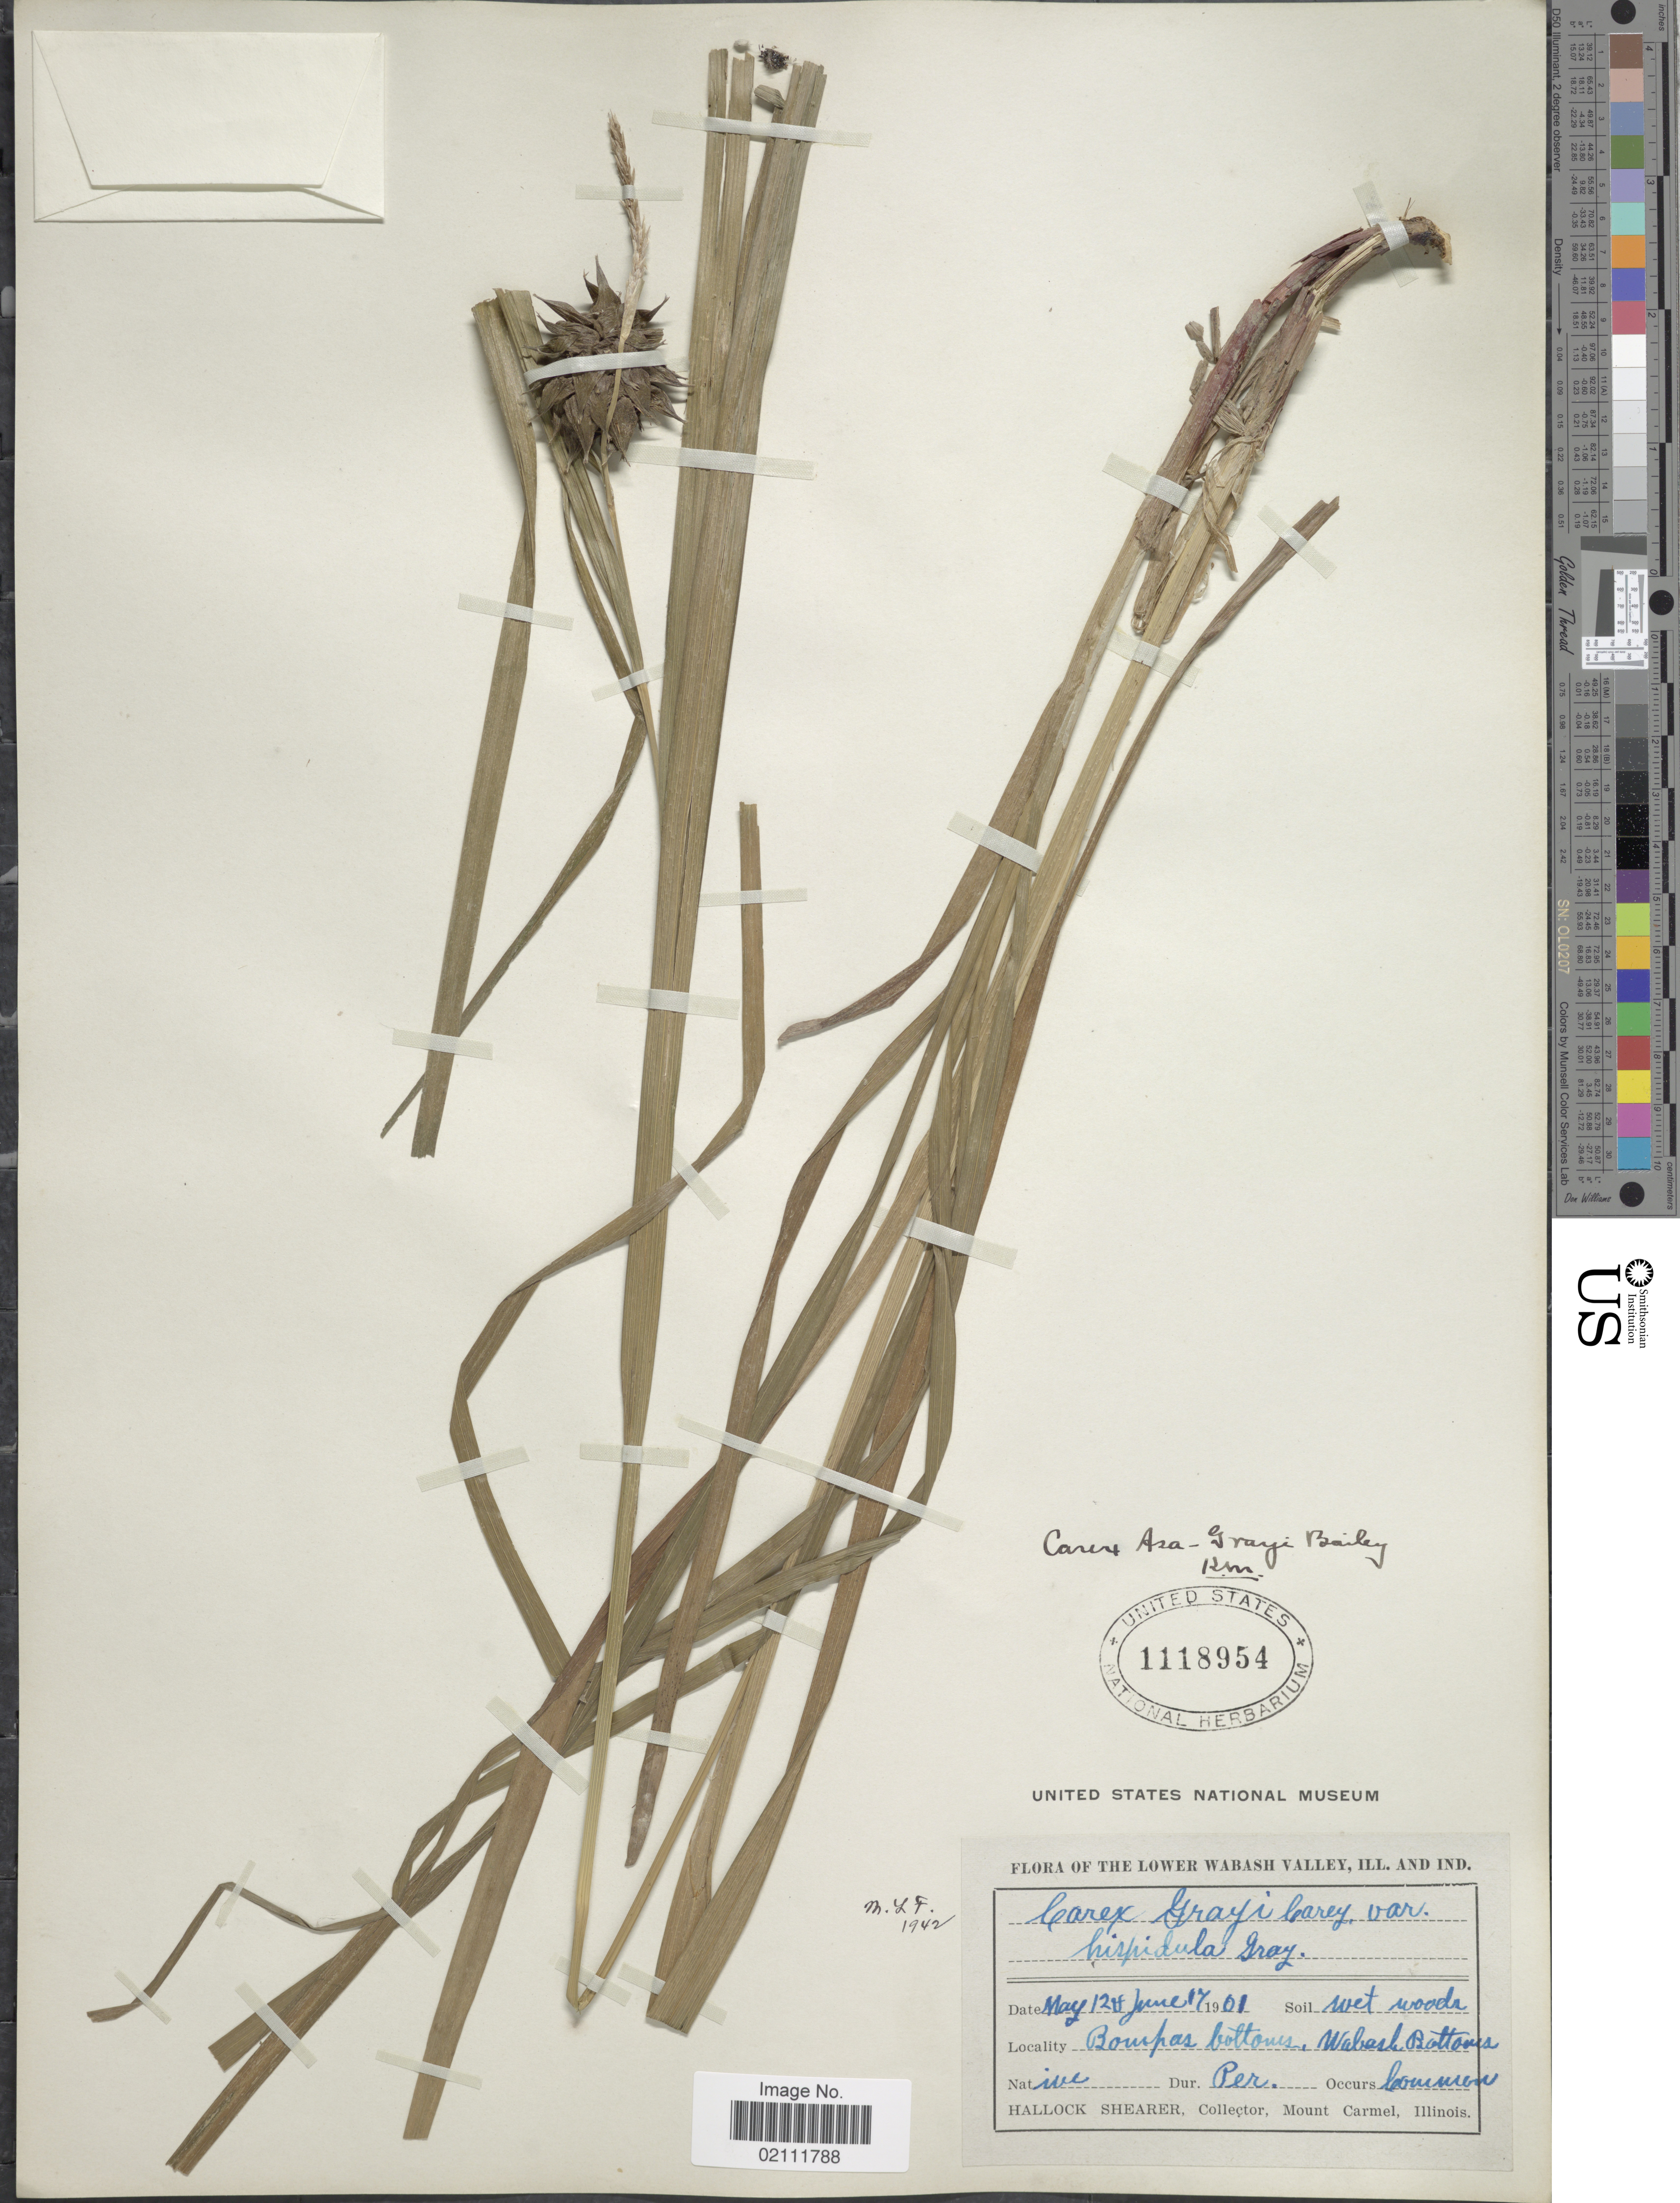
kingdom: Plantae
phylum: Tracheophyta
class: Liliopsida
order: Poales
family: Cyperaceae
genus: Carex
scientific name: Carex grayi var. hispidula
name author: A. Gray ex L.H. Bailey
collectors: H. Shearer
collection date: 1901-05-12/1901-06-17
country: United States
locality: Bompas bottoms, wet woods, Wabash Bottoms, Dur. Per.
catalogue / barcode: US 1118954